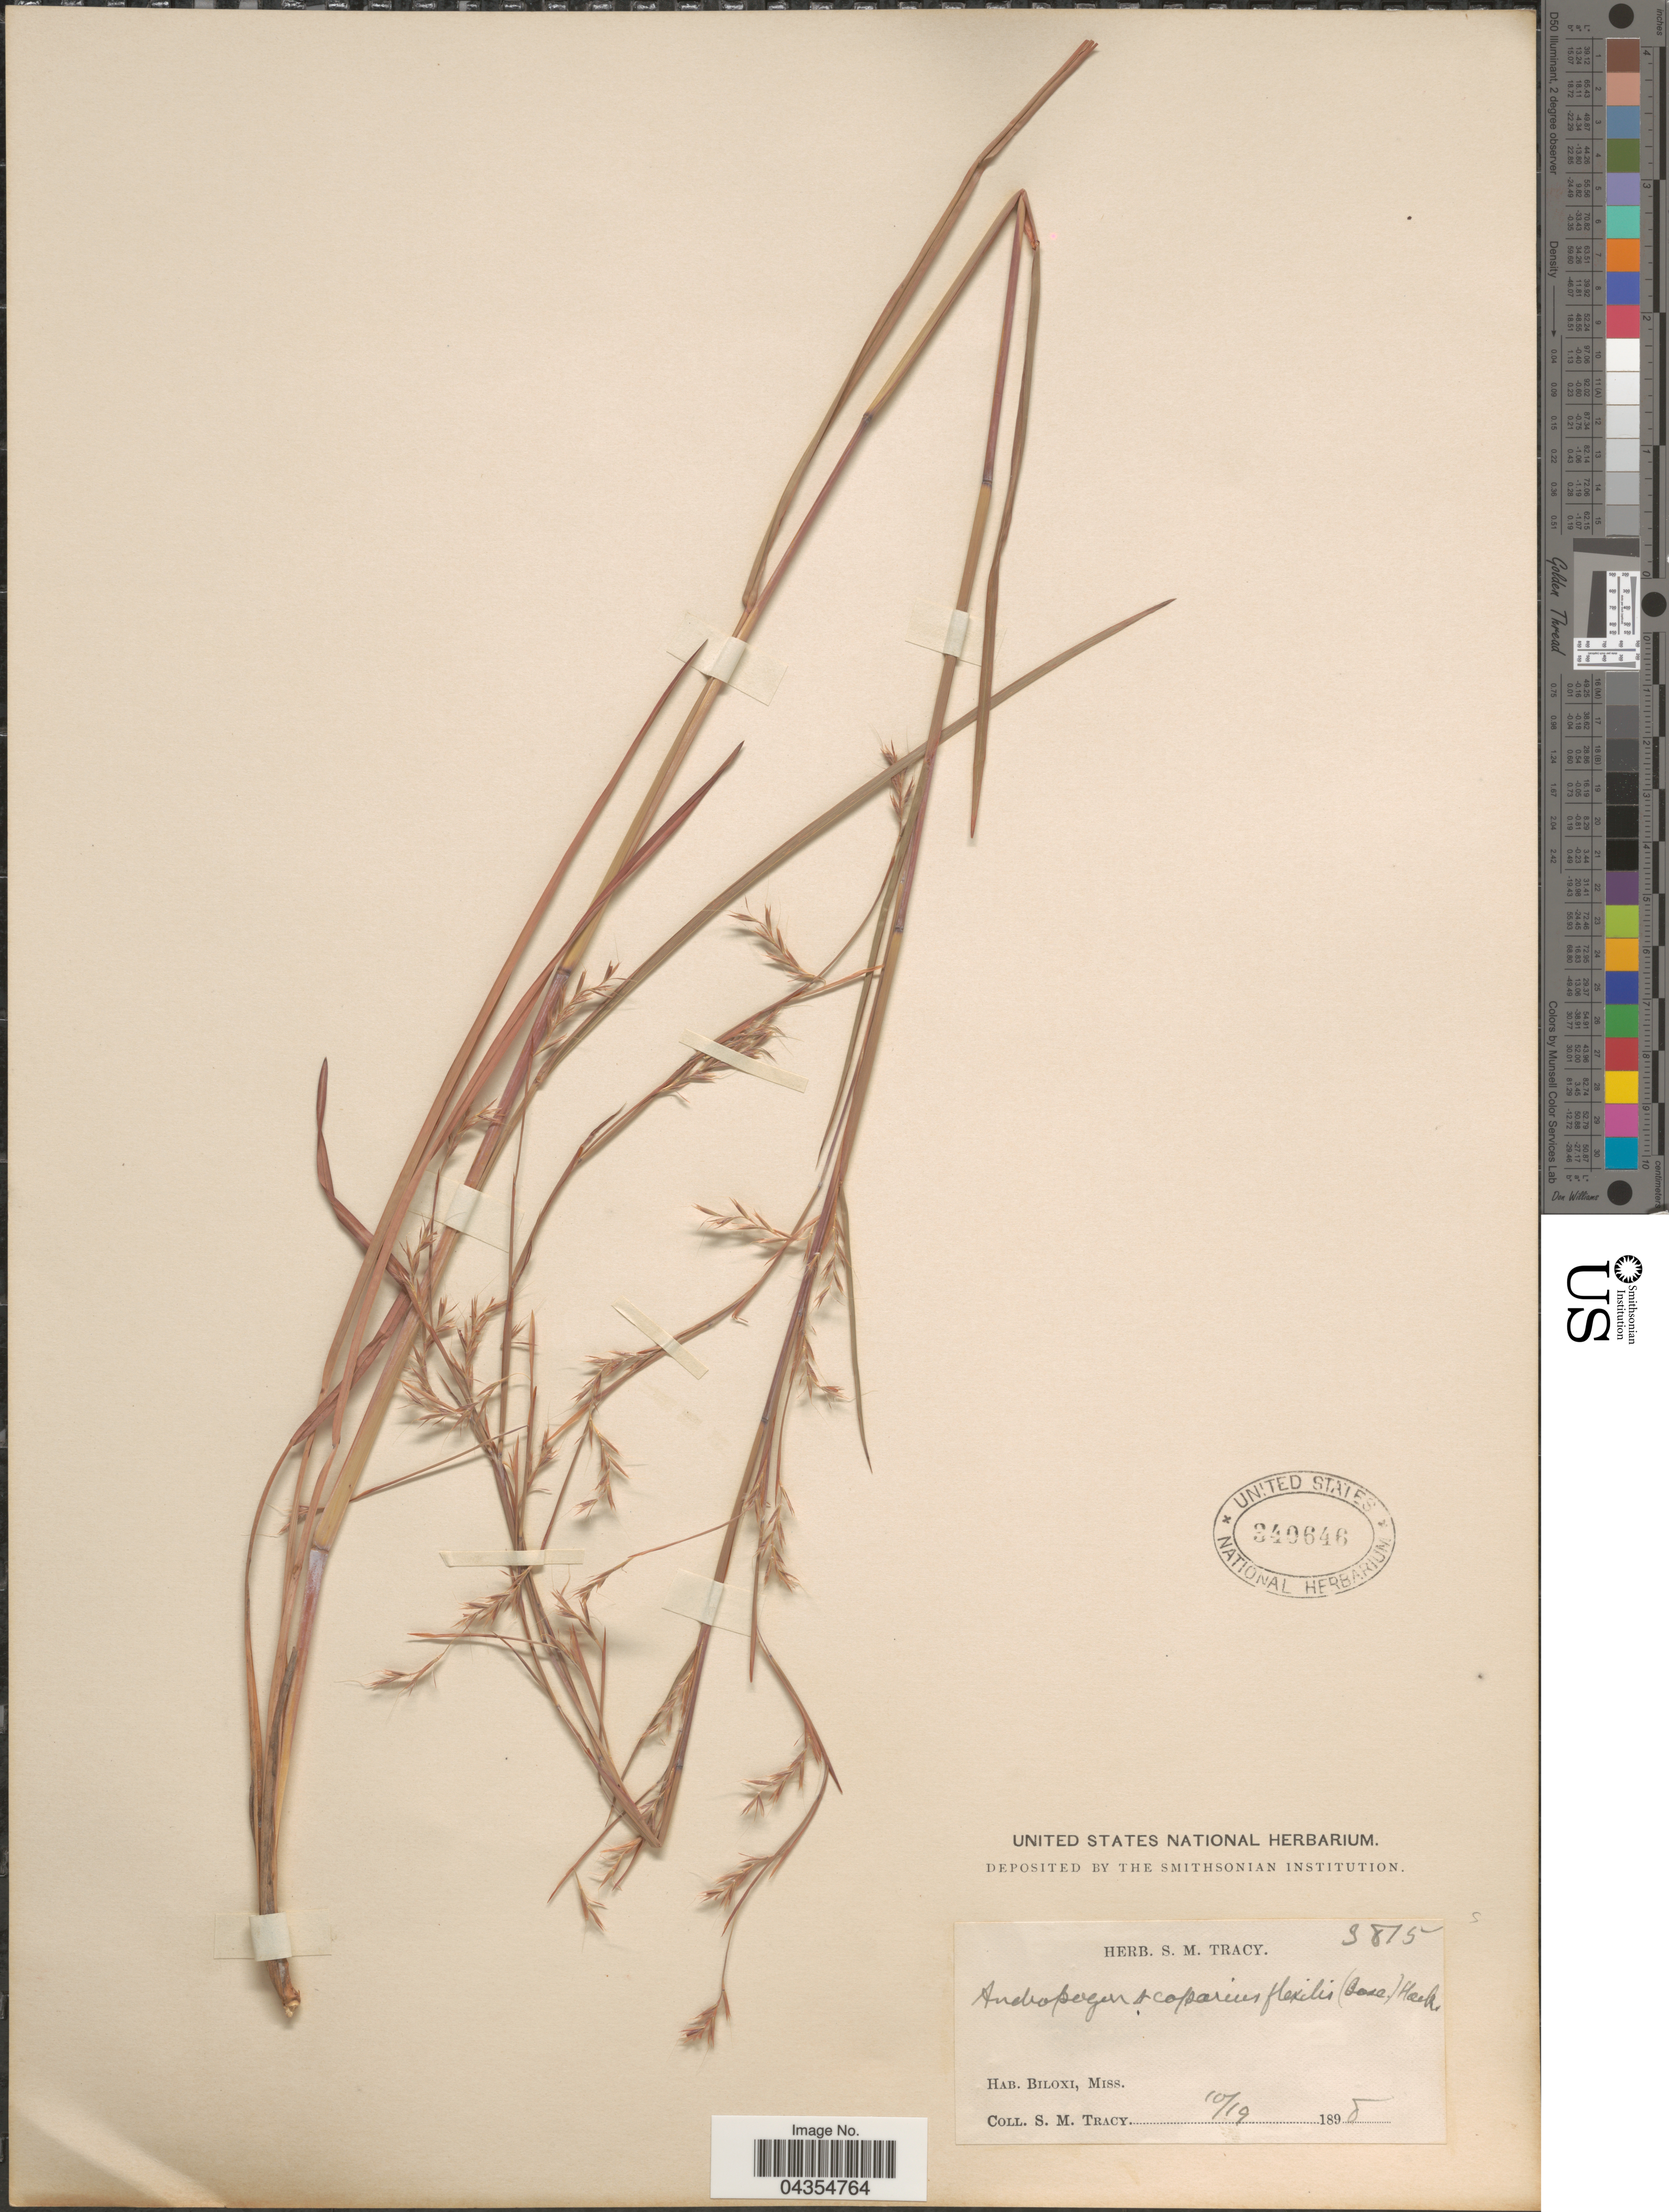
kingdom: Plantae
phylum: Tracheophyta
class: Liliopsida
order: Poales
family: Poaceae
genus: Schizachyrium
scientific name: Schizachyrium sanguineum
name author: (Retz.) Alston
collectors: S. M. Tracy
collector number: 3815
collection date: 1898-10-19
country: United States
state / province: Mississippi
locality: Biloxi.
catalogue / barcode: US 340646